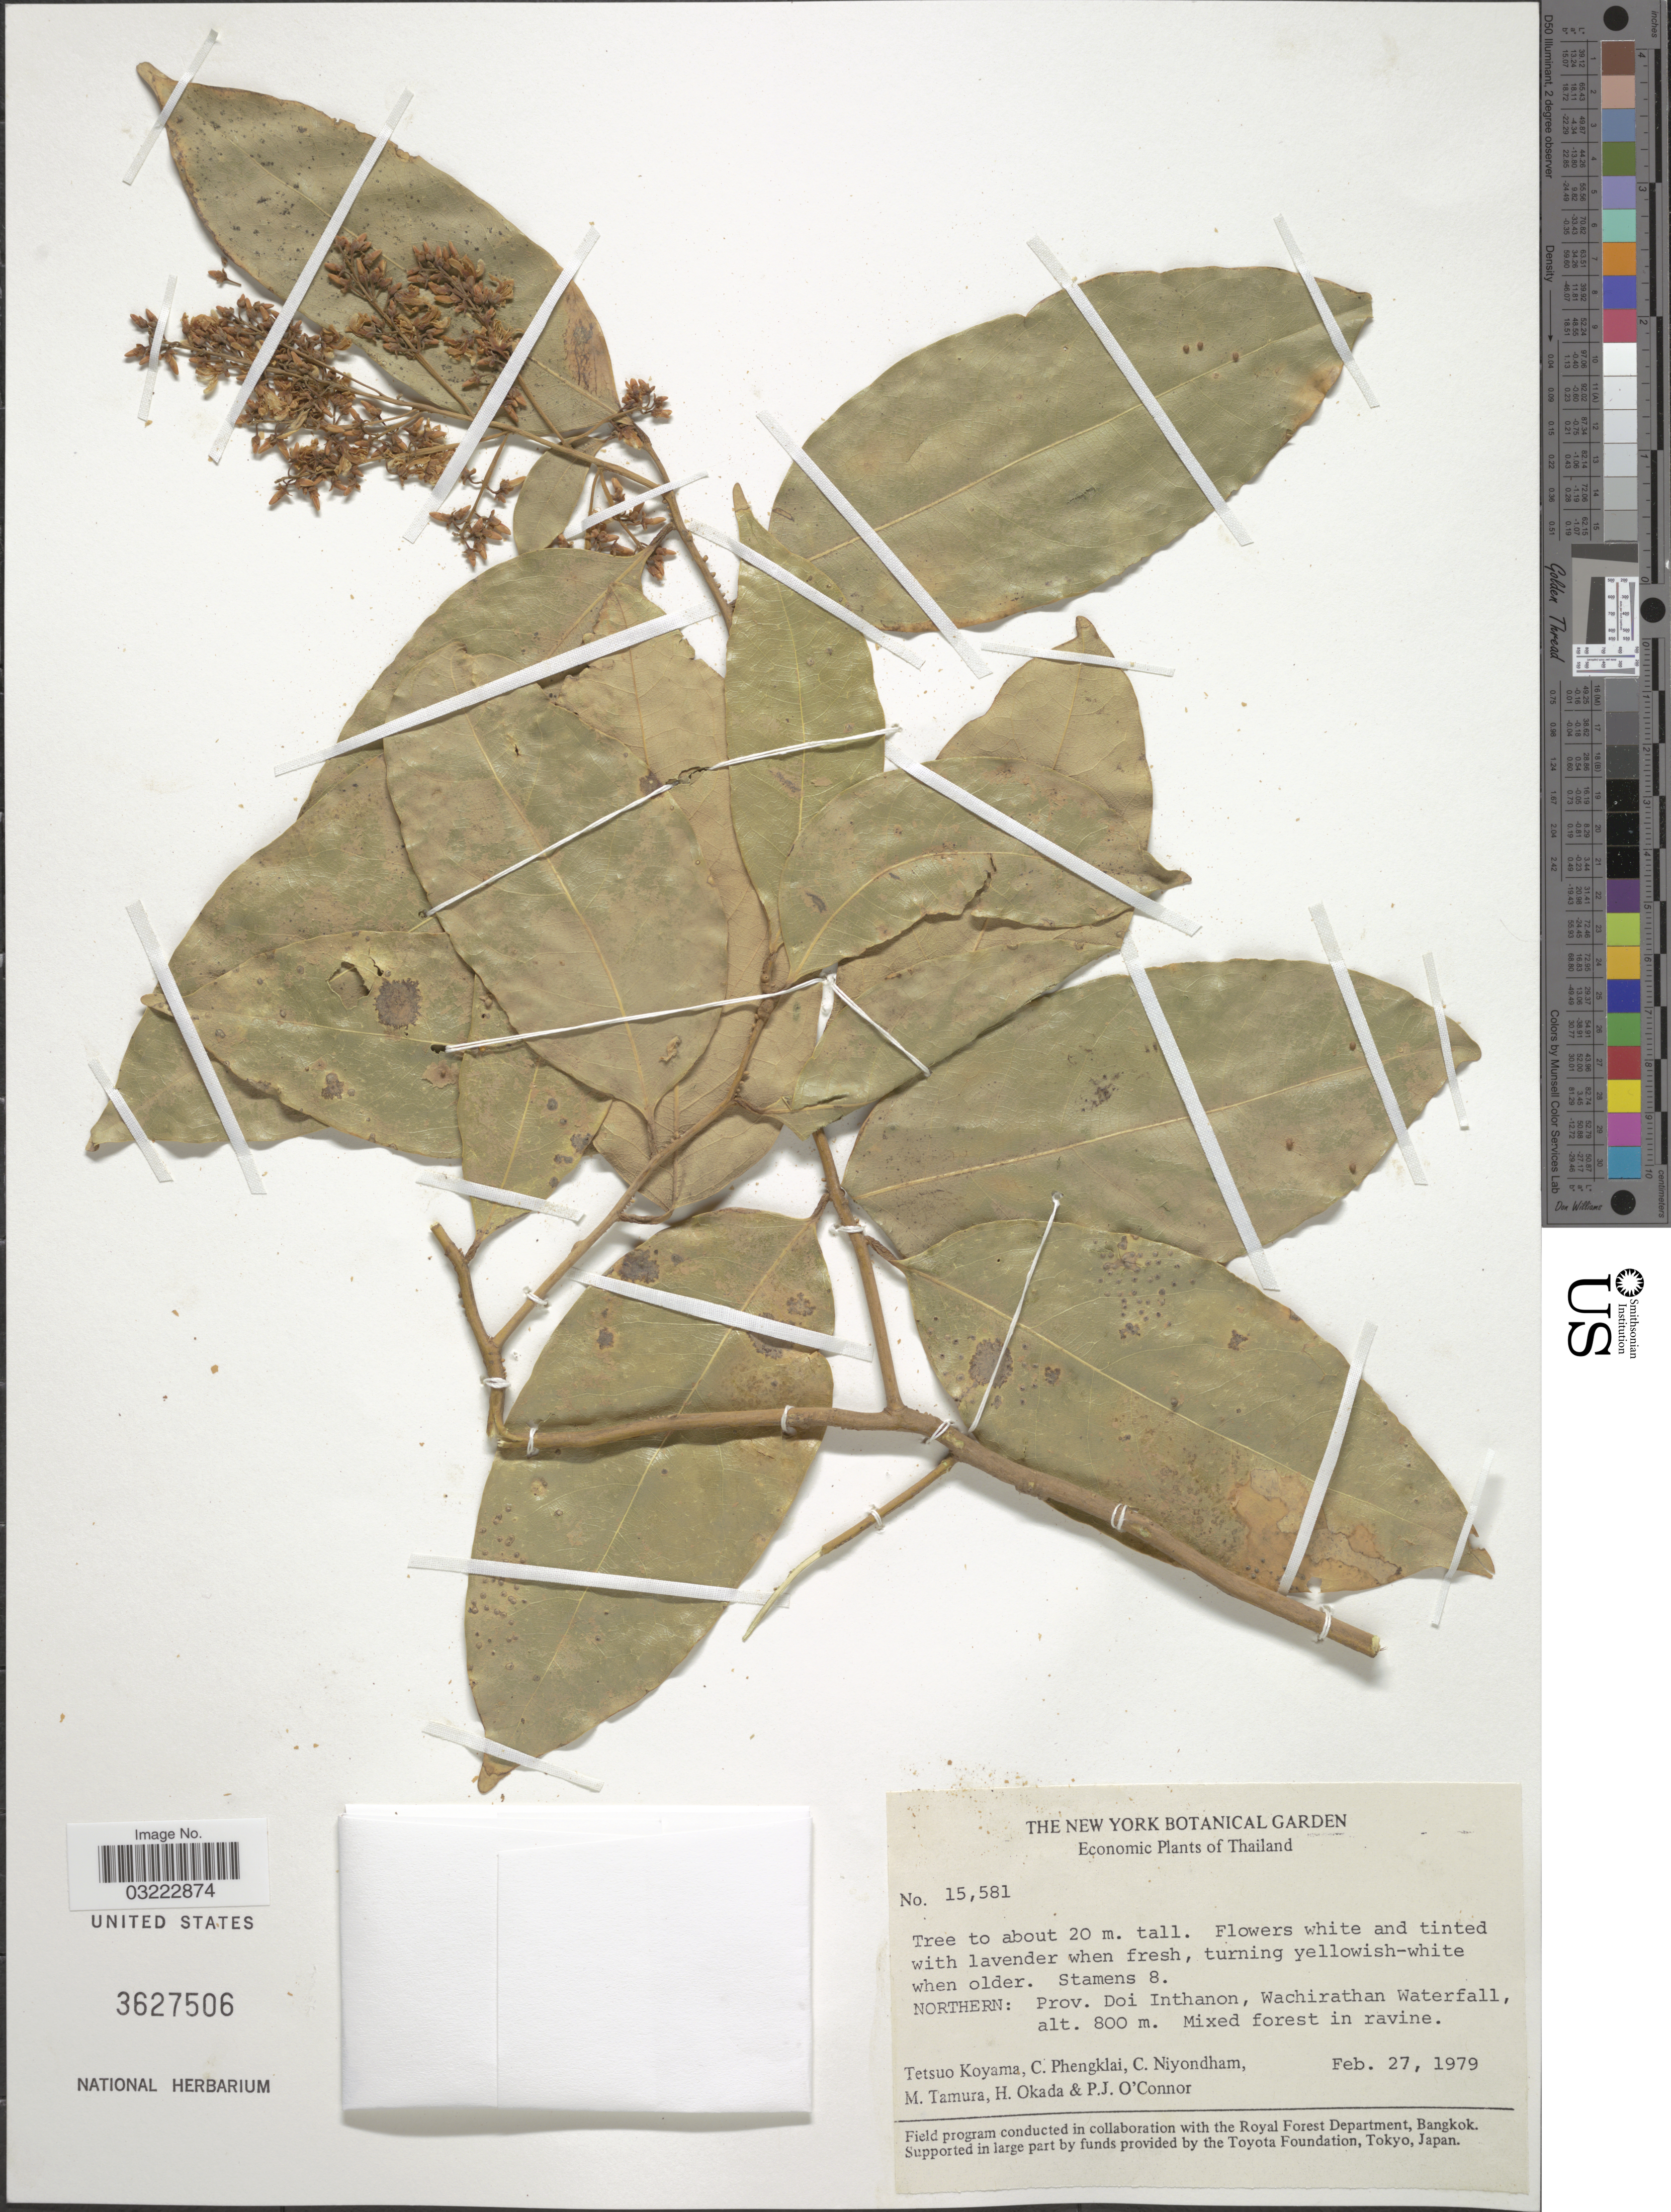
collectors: T. Koyama, C. Phengklai, C. Niyondham, M. Tamura & et al.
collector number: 15581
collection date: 1979-02-27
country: Thailand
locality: Northern: Prov. Doi Inthanon, Wachirathan Waterfall.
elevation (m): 800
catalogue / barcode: US 3627506